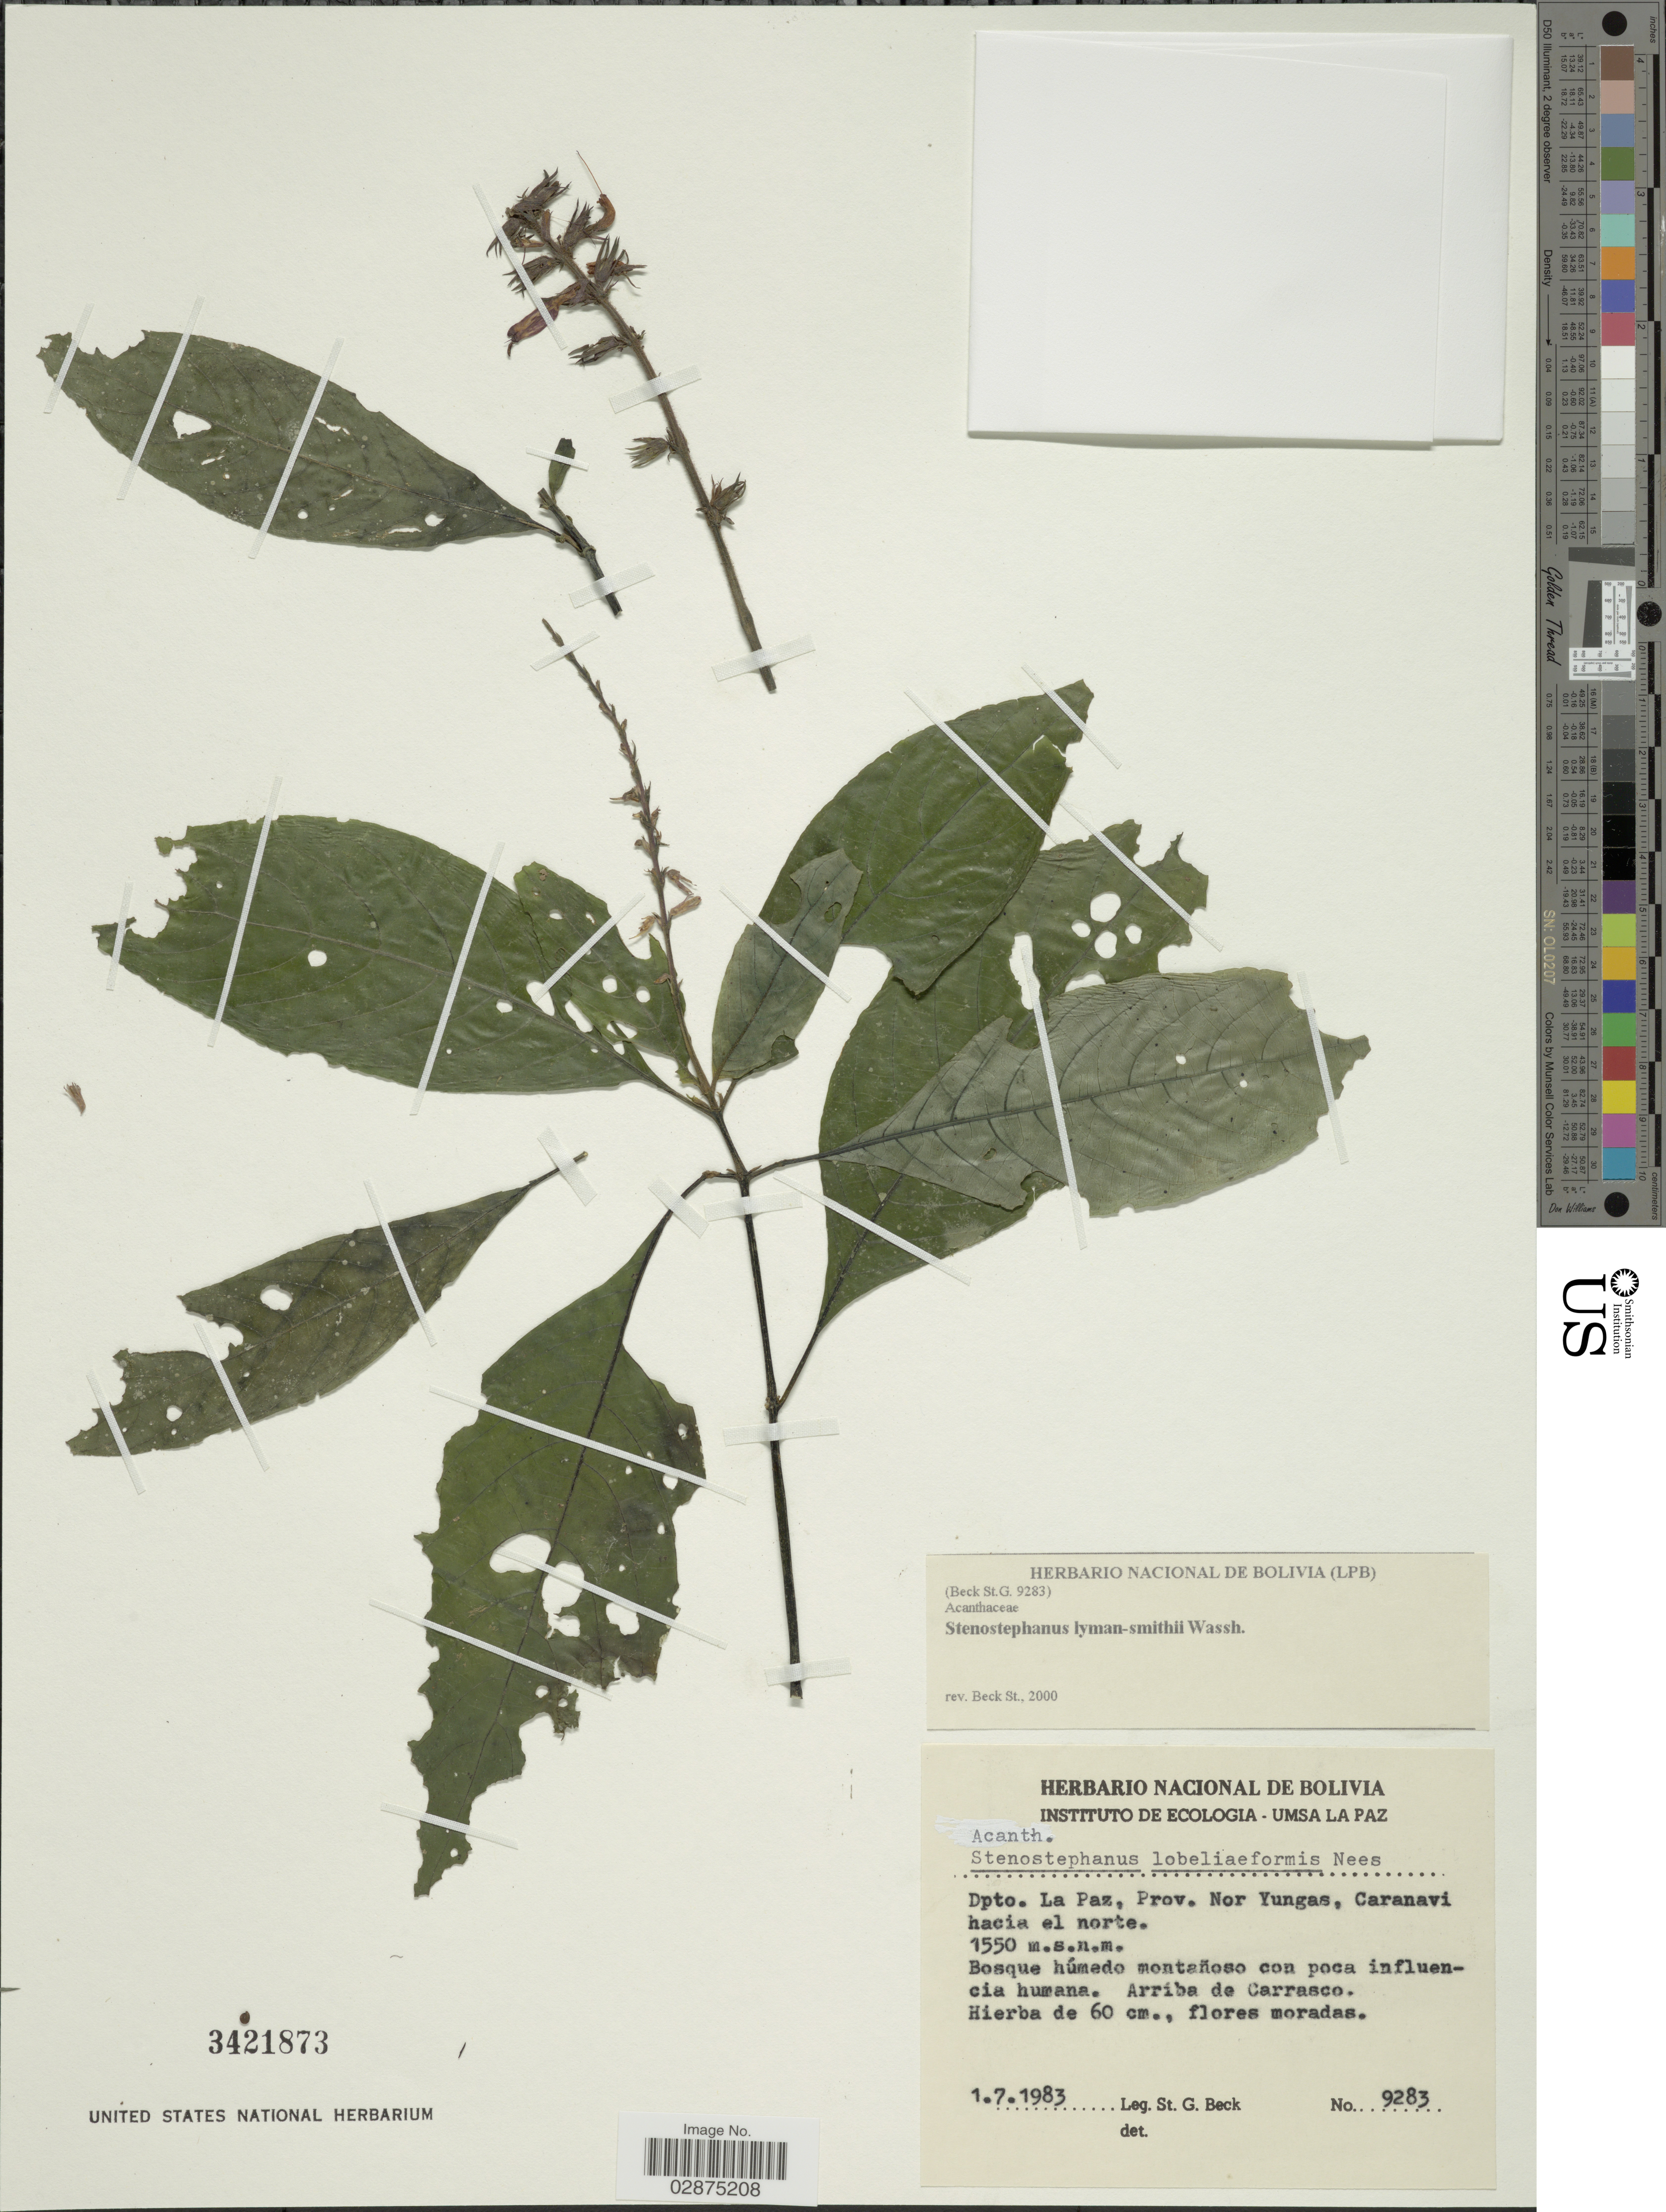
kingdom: Plantae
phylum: Tracheophyta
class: Magnoliopsida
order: Lamiales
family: Acanthaceae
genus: Stenostephanus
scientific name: Stenostephanus lyman-smithii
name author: Wassh.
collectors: S. G. Beck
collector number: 9283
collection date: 1983-07-01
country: Bolivia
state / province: La Paz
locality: Dpto. La Paz, Prov. Nor Yungas, Caranavi hacia el norte. Arriba de Carrasco.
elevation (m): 1550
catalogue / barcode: US 3421873